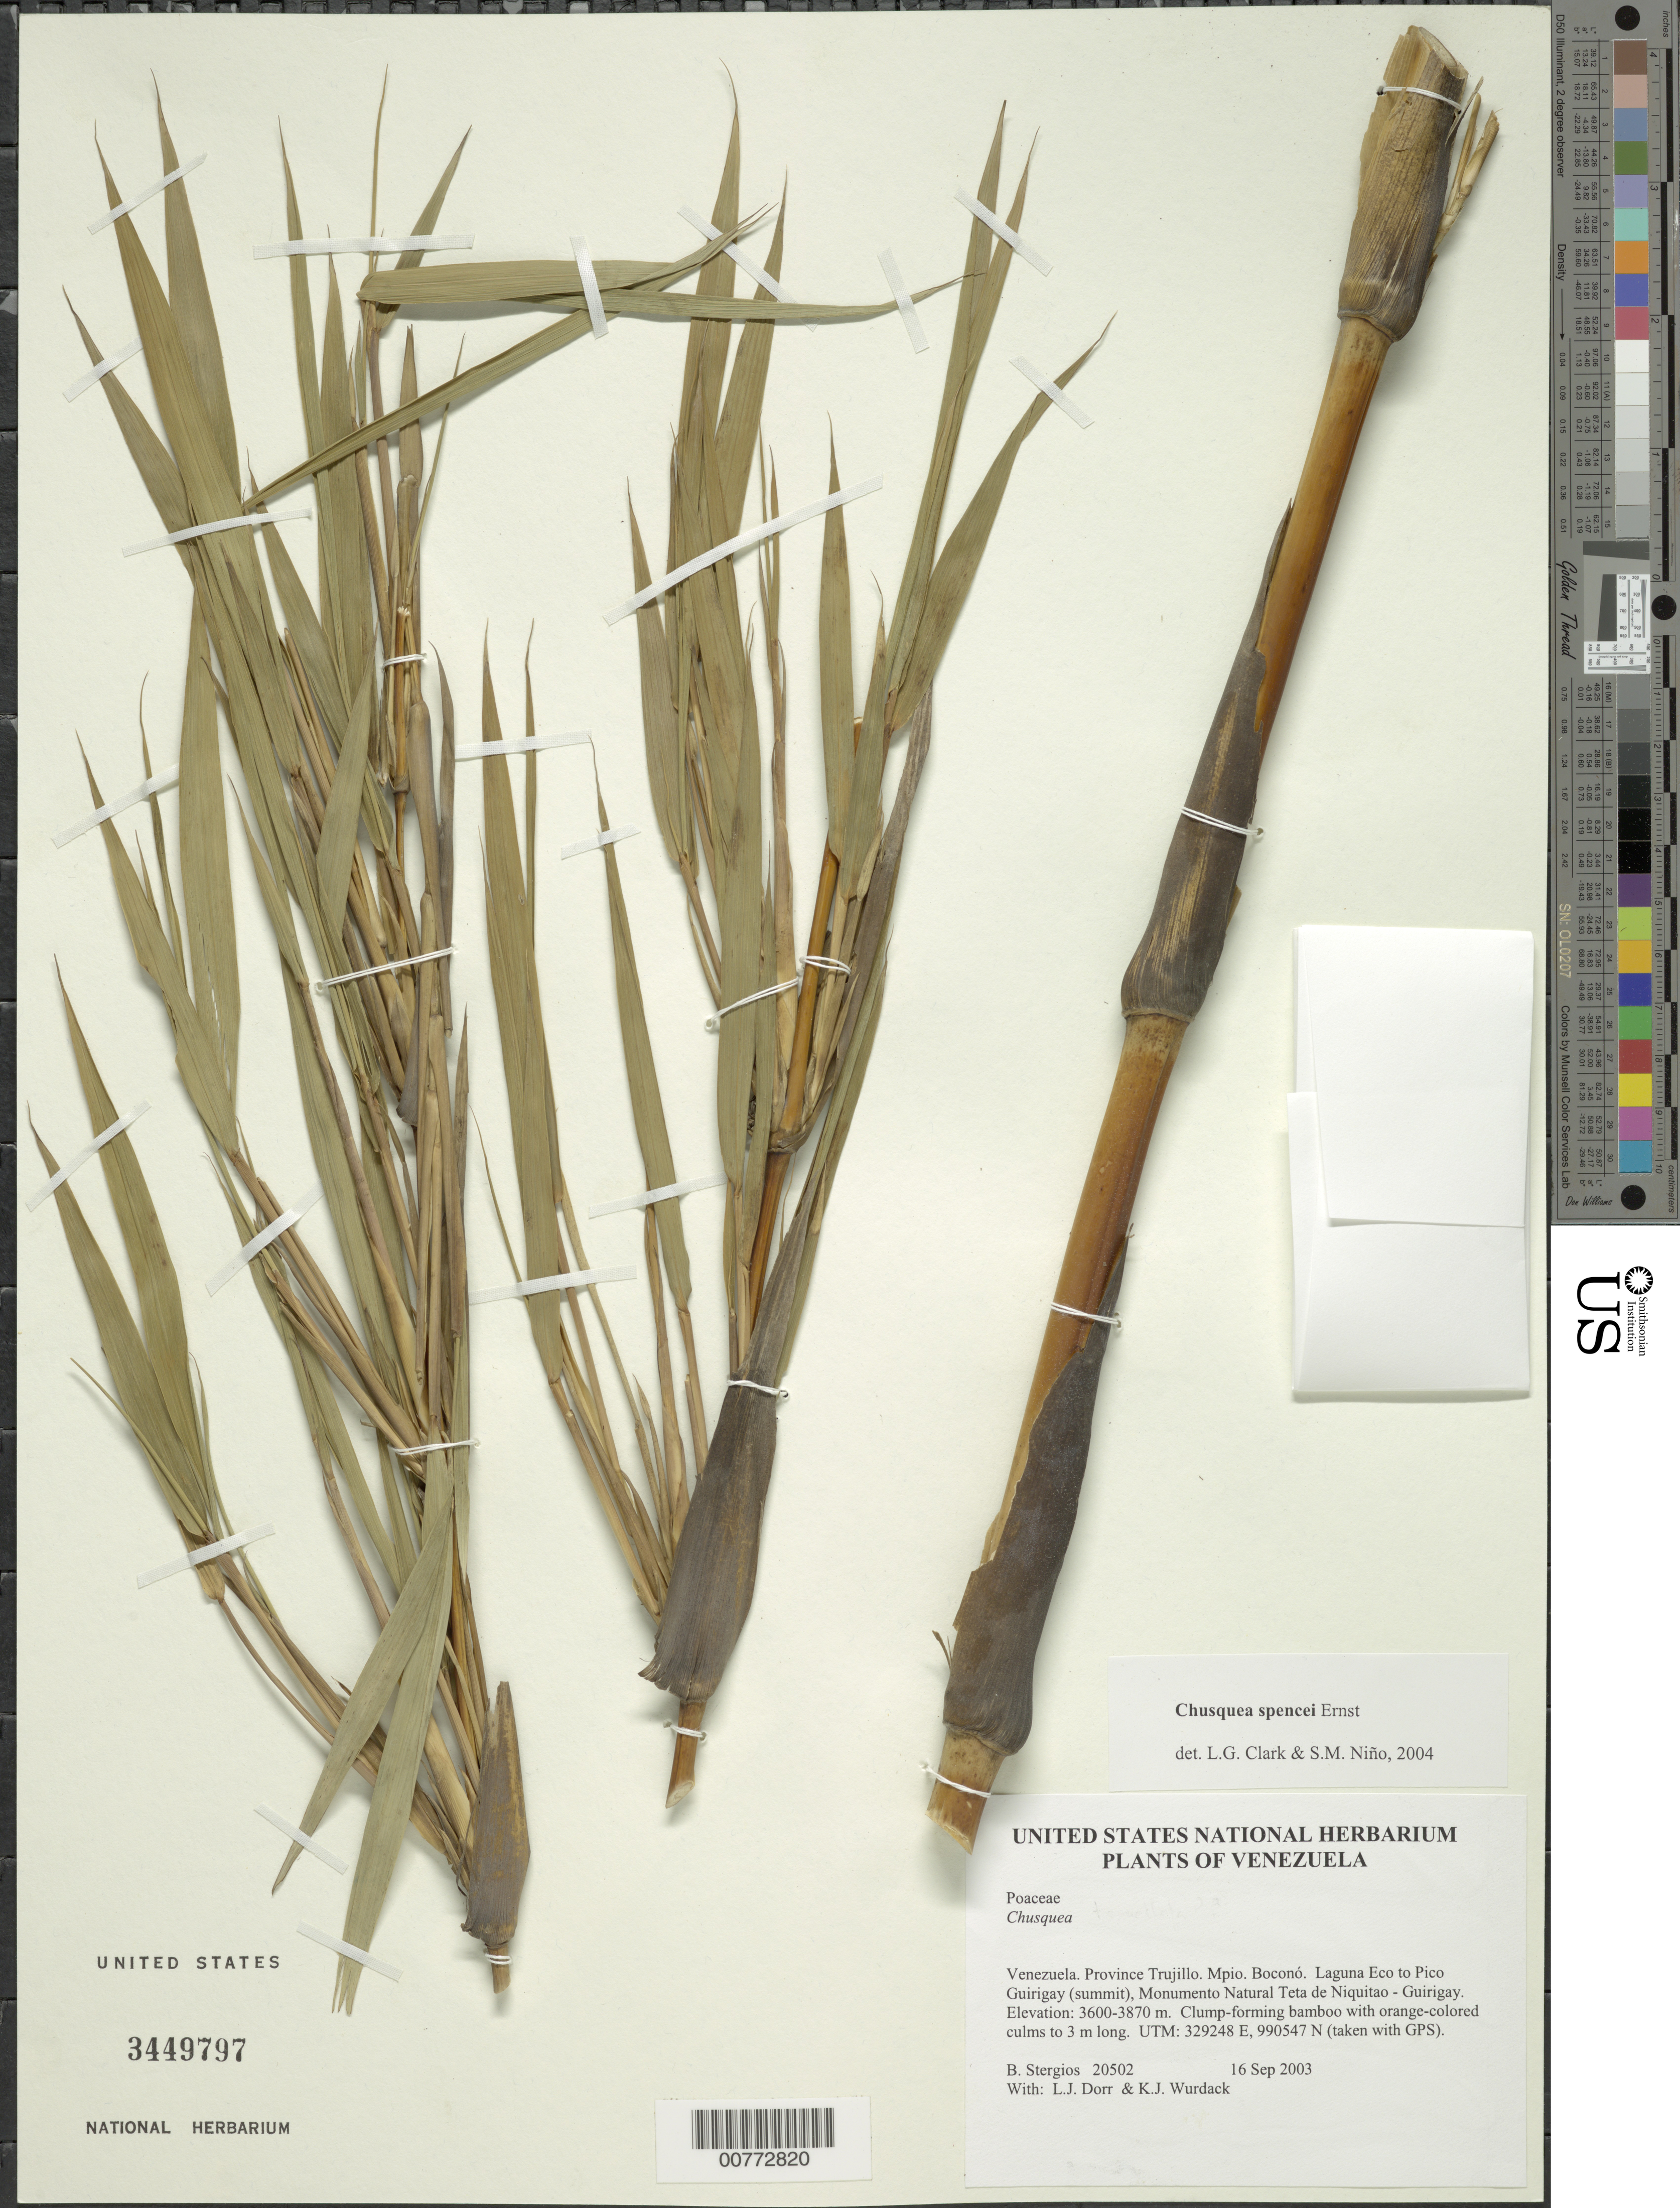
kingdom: Plantae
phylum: Tracheophyta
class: Liliopsida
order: Poales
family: Poaceae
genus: Chusquea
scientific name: Chusquea spencei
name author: Ernst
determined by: Clark, L. G.; Niño, S. M.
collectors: B. G. Stergios, L. J. Dorr & K. Wurdack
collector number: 20502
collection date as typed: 16 Sep 2003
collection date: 2003-09-16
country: Venezuela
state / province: Trujillo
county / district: Boconó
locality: Laguna Eco to Pico Guirigay (summit), Monumento Natural Teta de Niquitao - Guirigay.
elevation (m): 3600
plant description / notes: ISC, K, MO, NY, PORT, US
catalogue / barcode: US 3449797